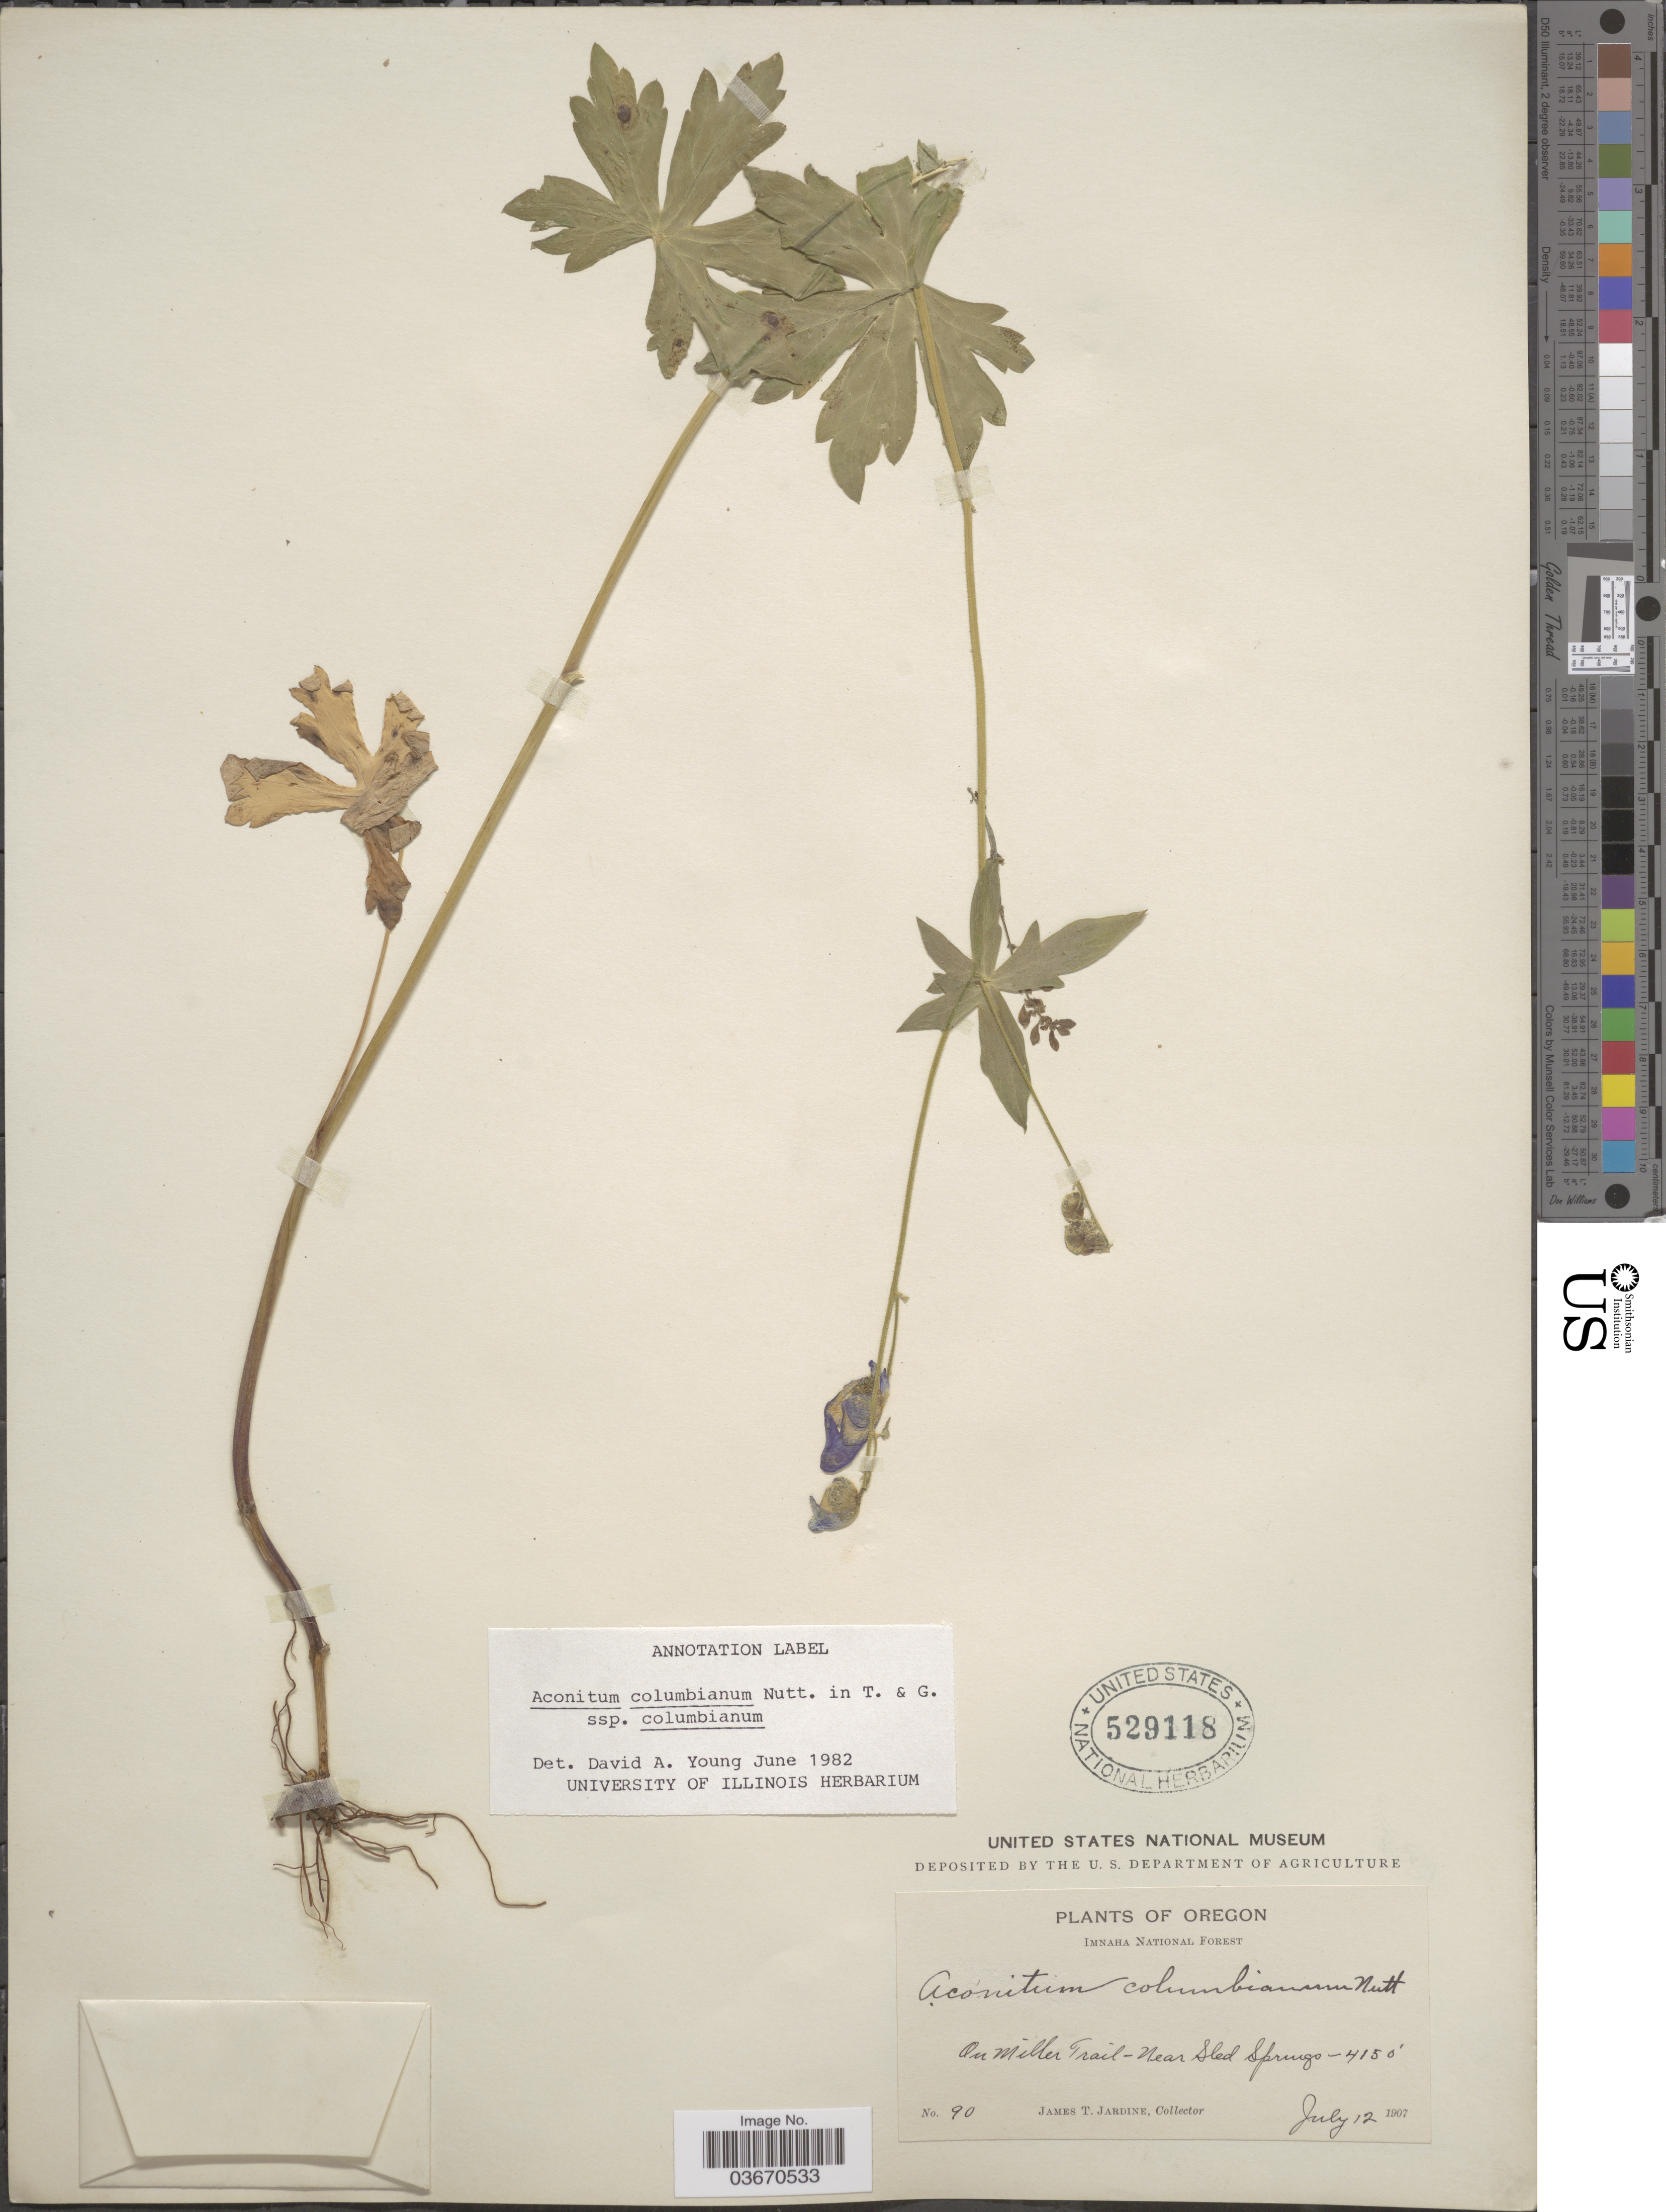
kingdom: Plantae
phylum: Tracheophyta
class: Magnoliopsida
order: Ranunculales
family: Ranunculaceae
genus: Aconitum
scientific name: Aconitum columbianum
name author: Nutt.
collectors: J. T. Jardine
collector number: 90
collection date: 1907-07-12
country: United States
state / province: Oregon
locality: Imnaha National Forest. On Miller Trail-Near Sled Springs.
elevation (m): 1265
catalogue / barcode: US 529118